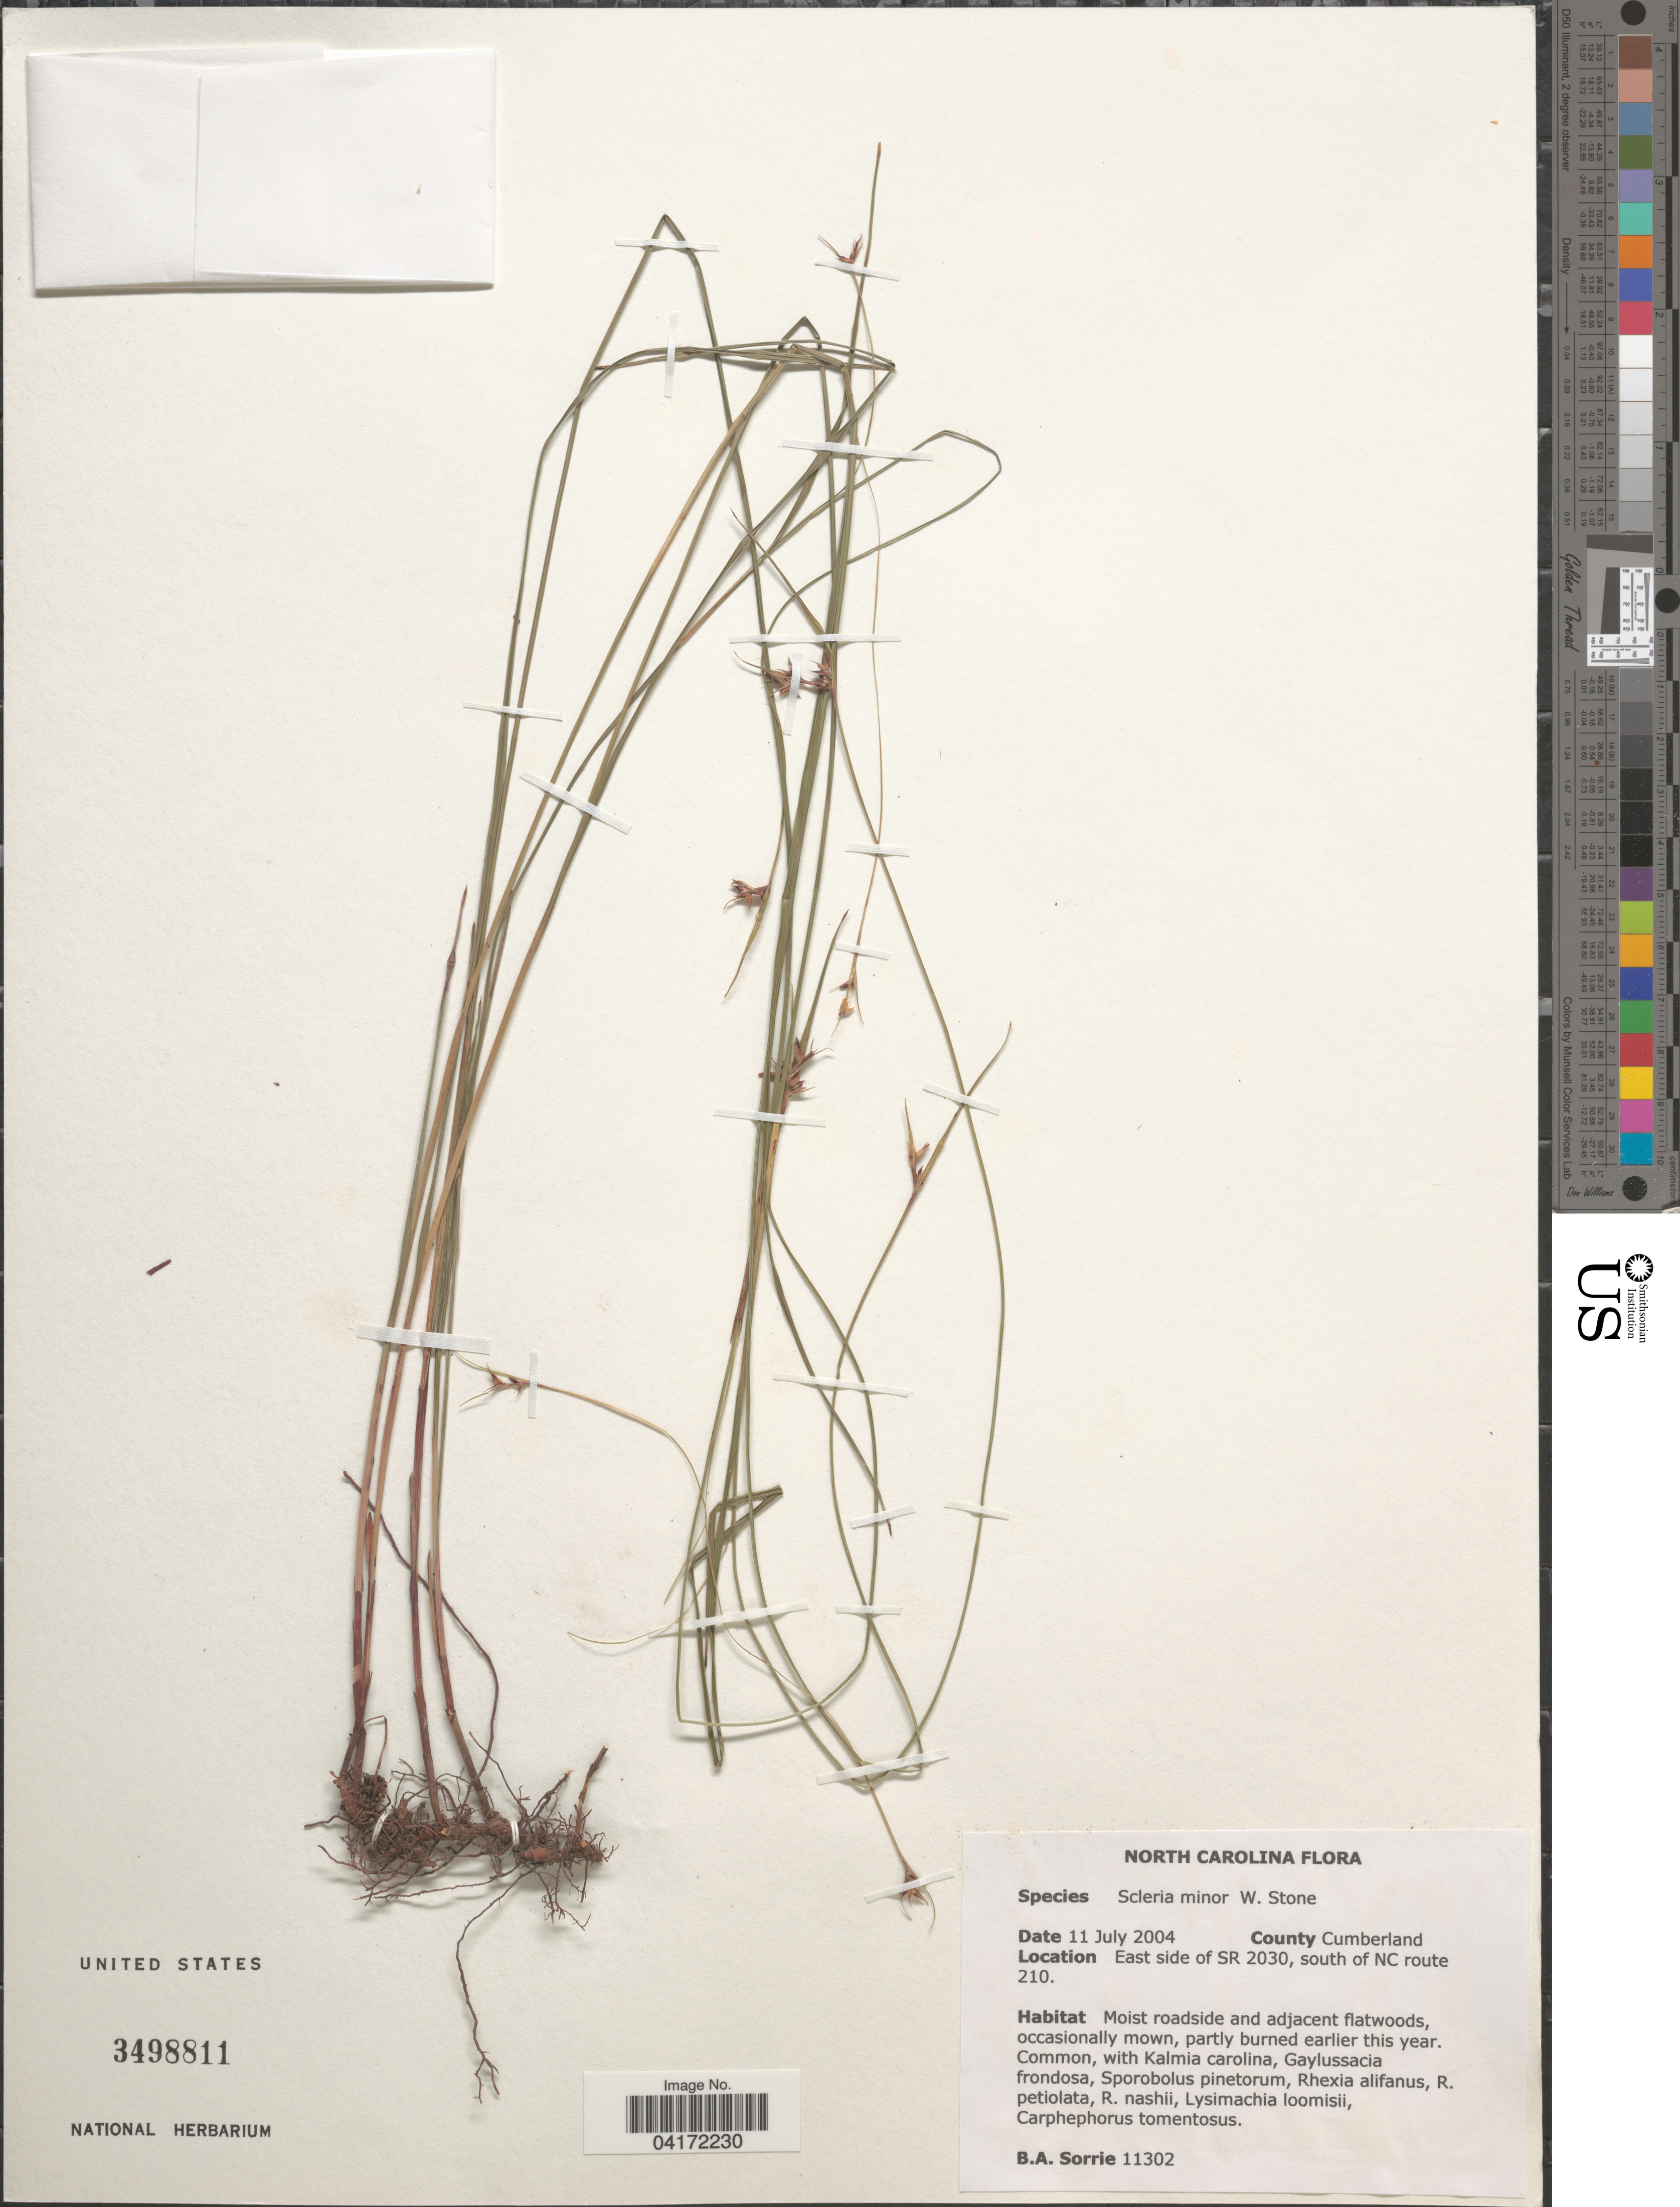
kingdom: Plantae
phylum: Tracheophyta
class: Liliopsida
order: Poales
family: Cyperaceae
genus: Scleria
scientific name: Scleria minor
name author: (Britton) W. Stone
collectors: B. Sorrie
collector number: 11302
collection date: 2004-07-11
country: United States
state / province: North Carolina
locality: County: Cumberland. East side of SR 2030, south of NC route 210.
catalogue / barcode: US 3498811